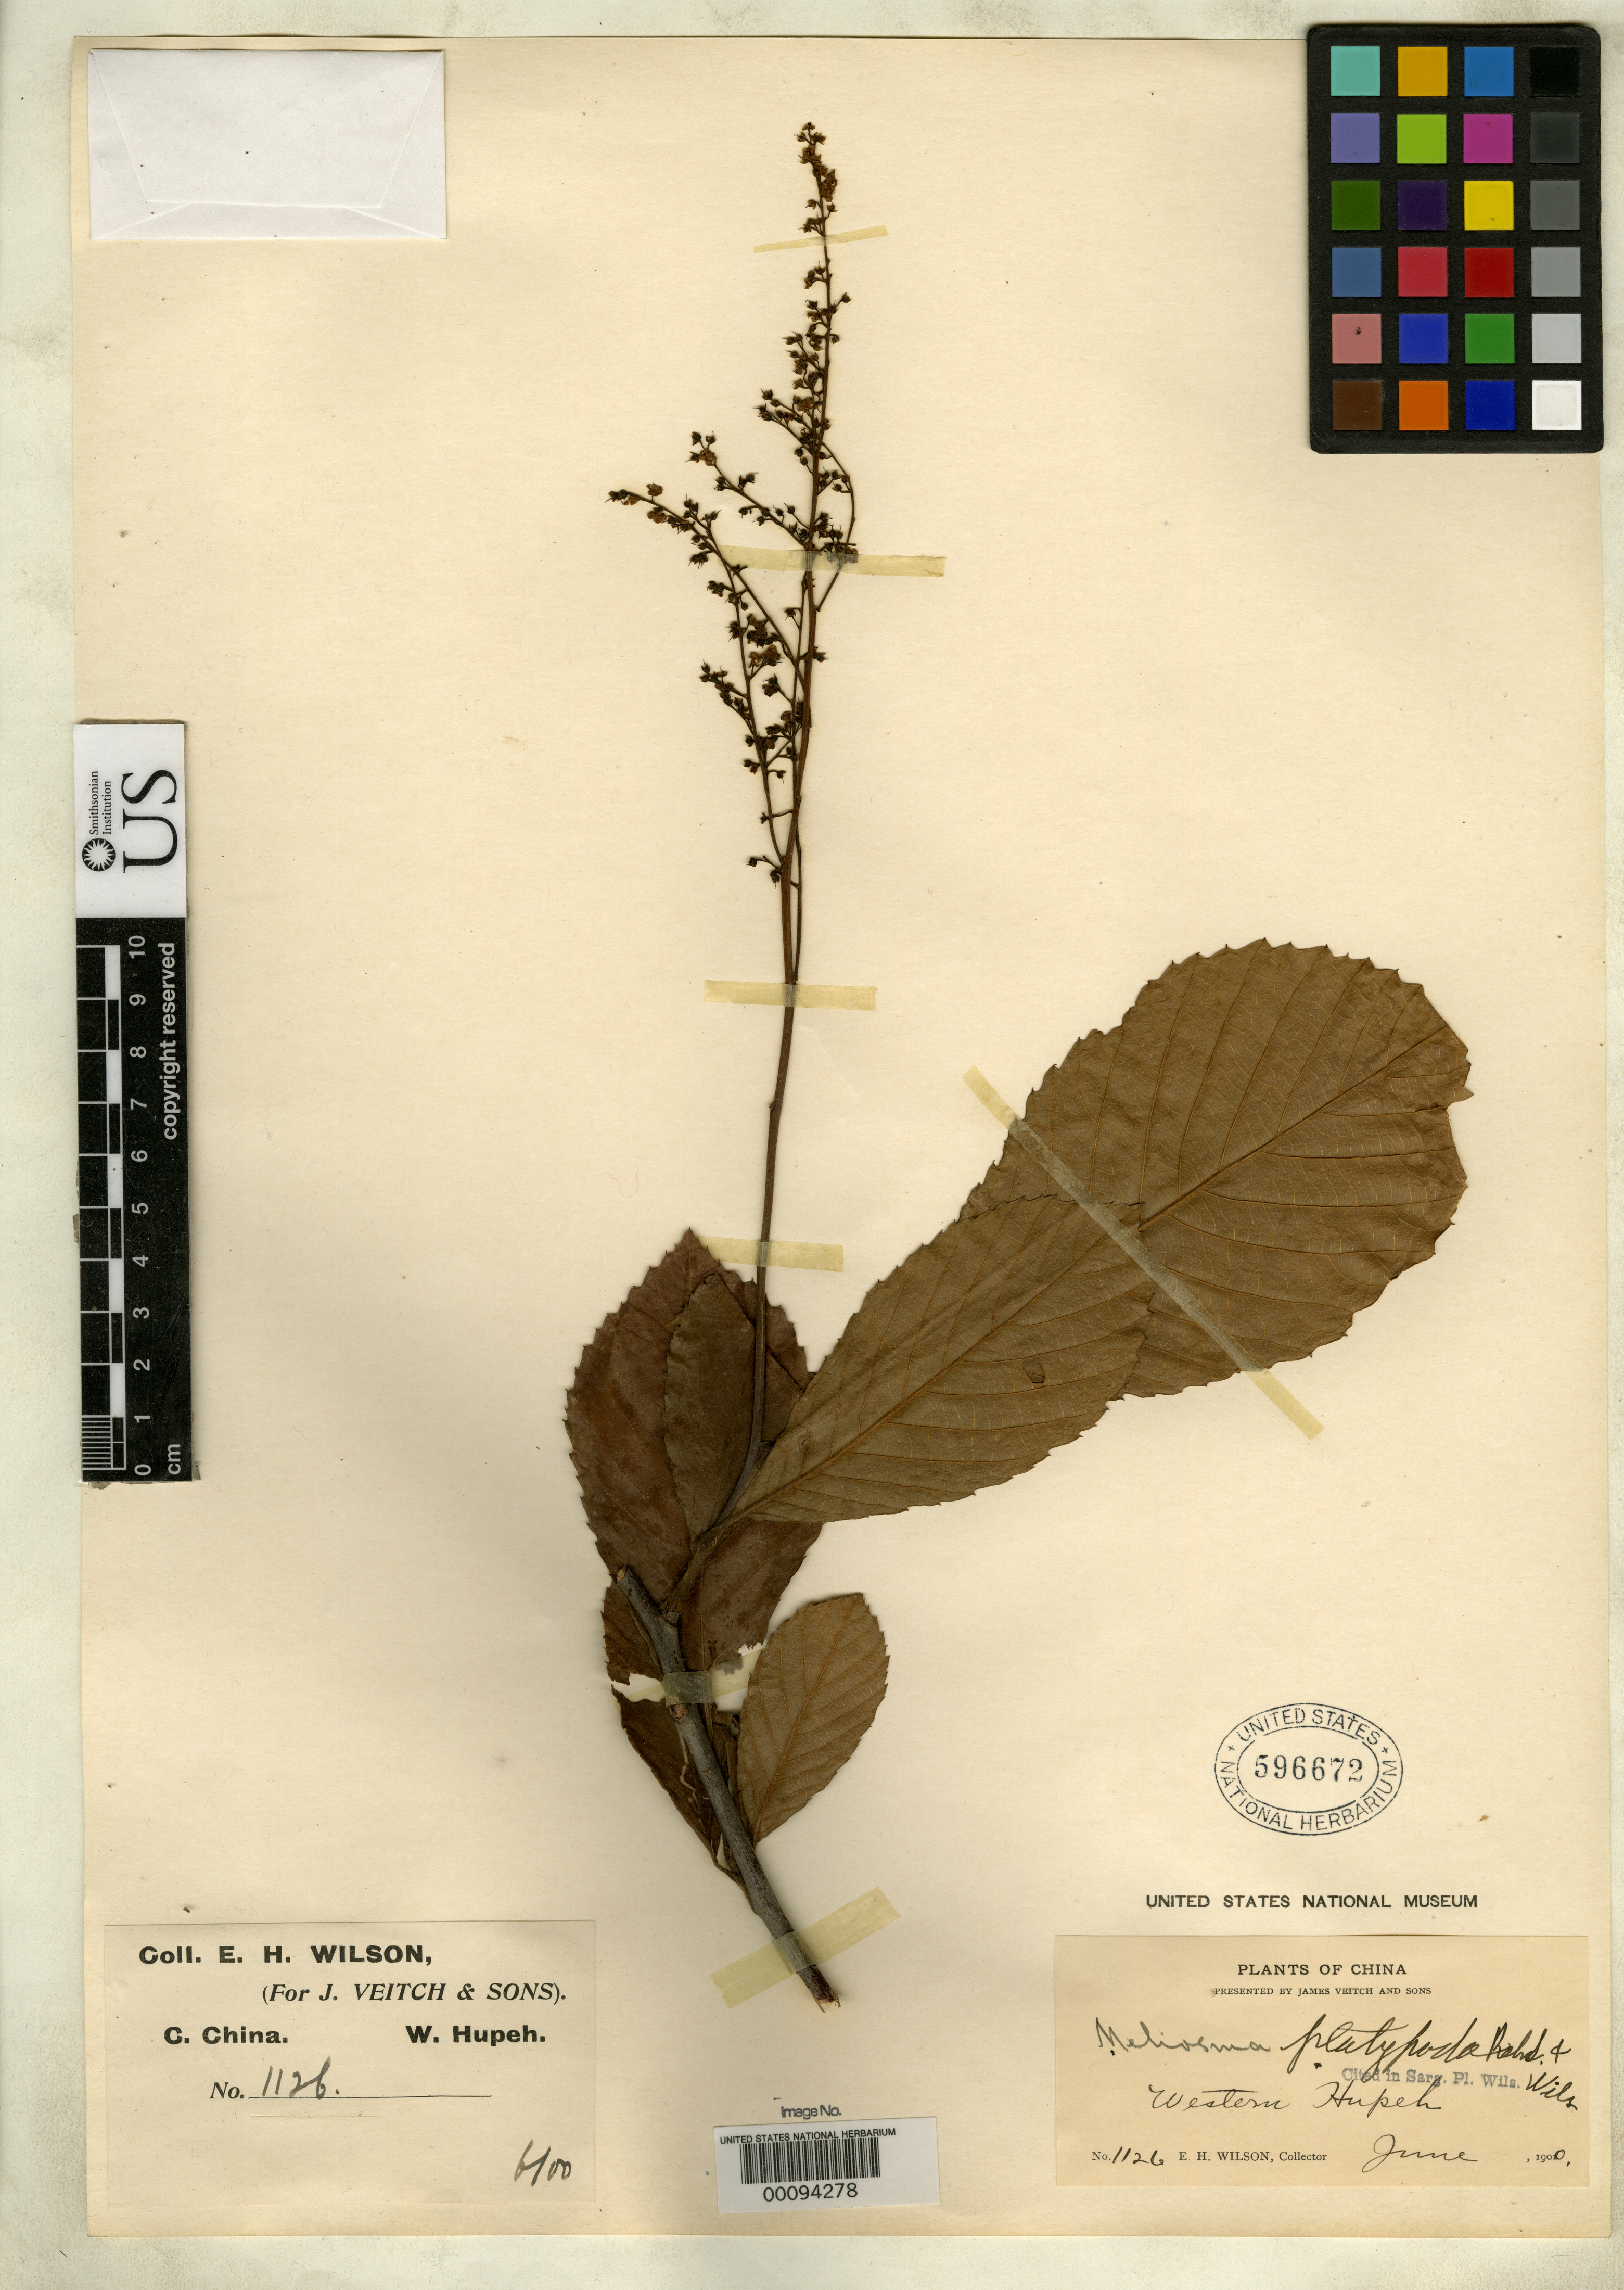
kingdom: Plantae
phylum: Tracheophyta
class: Magnoliopsida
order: Proteales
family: Sabiaceae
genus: Meliosma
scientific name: Meliosma platypoda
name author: Rehder & E.H. Wilson in Sarg.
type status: Isotype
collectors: E. H. Wilson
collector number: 1126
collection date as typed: Jun 1900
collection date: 1900-06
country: China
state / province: Hubei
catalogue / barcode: US 596672